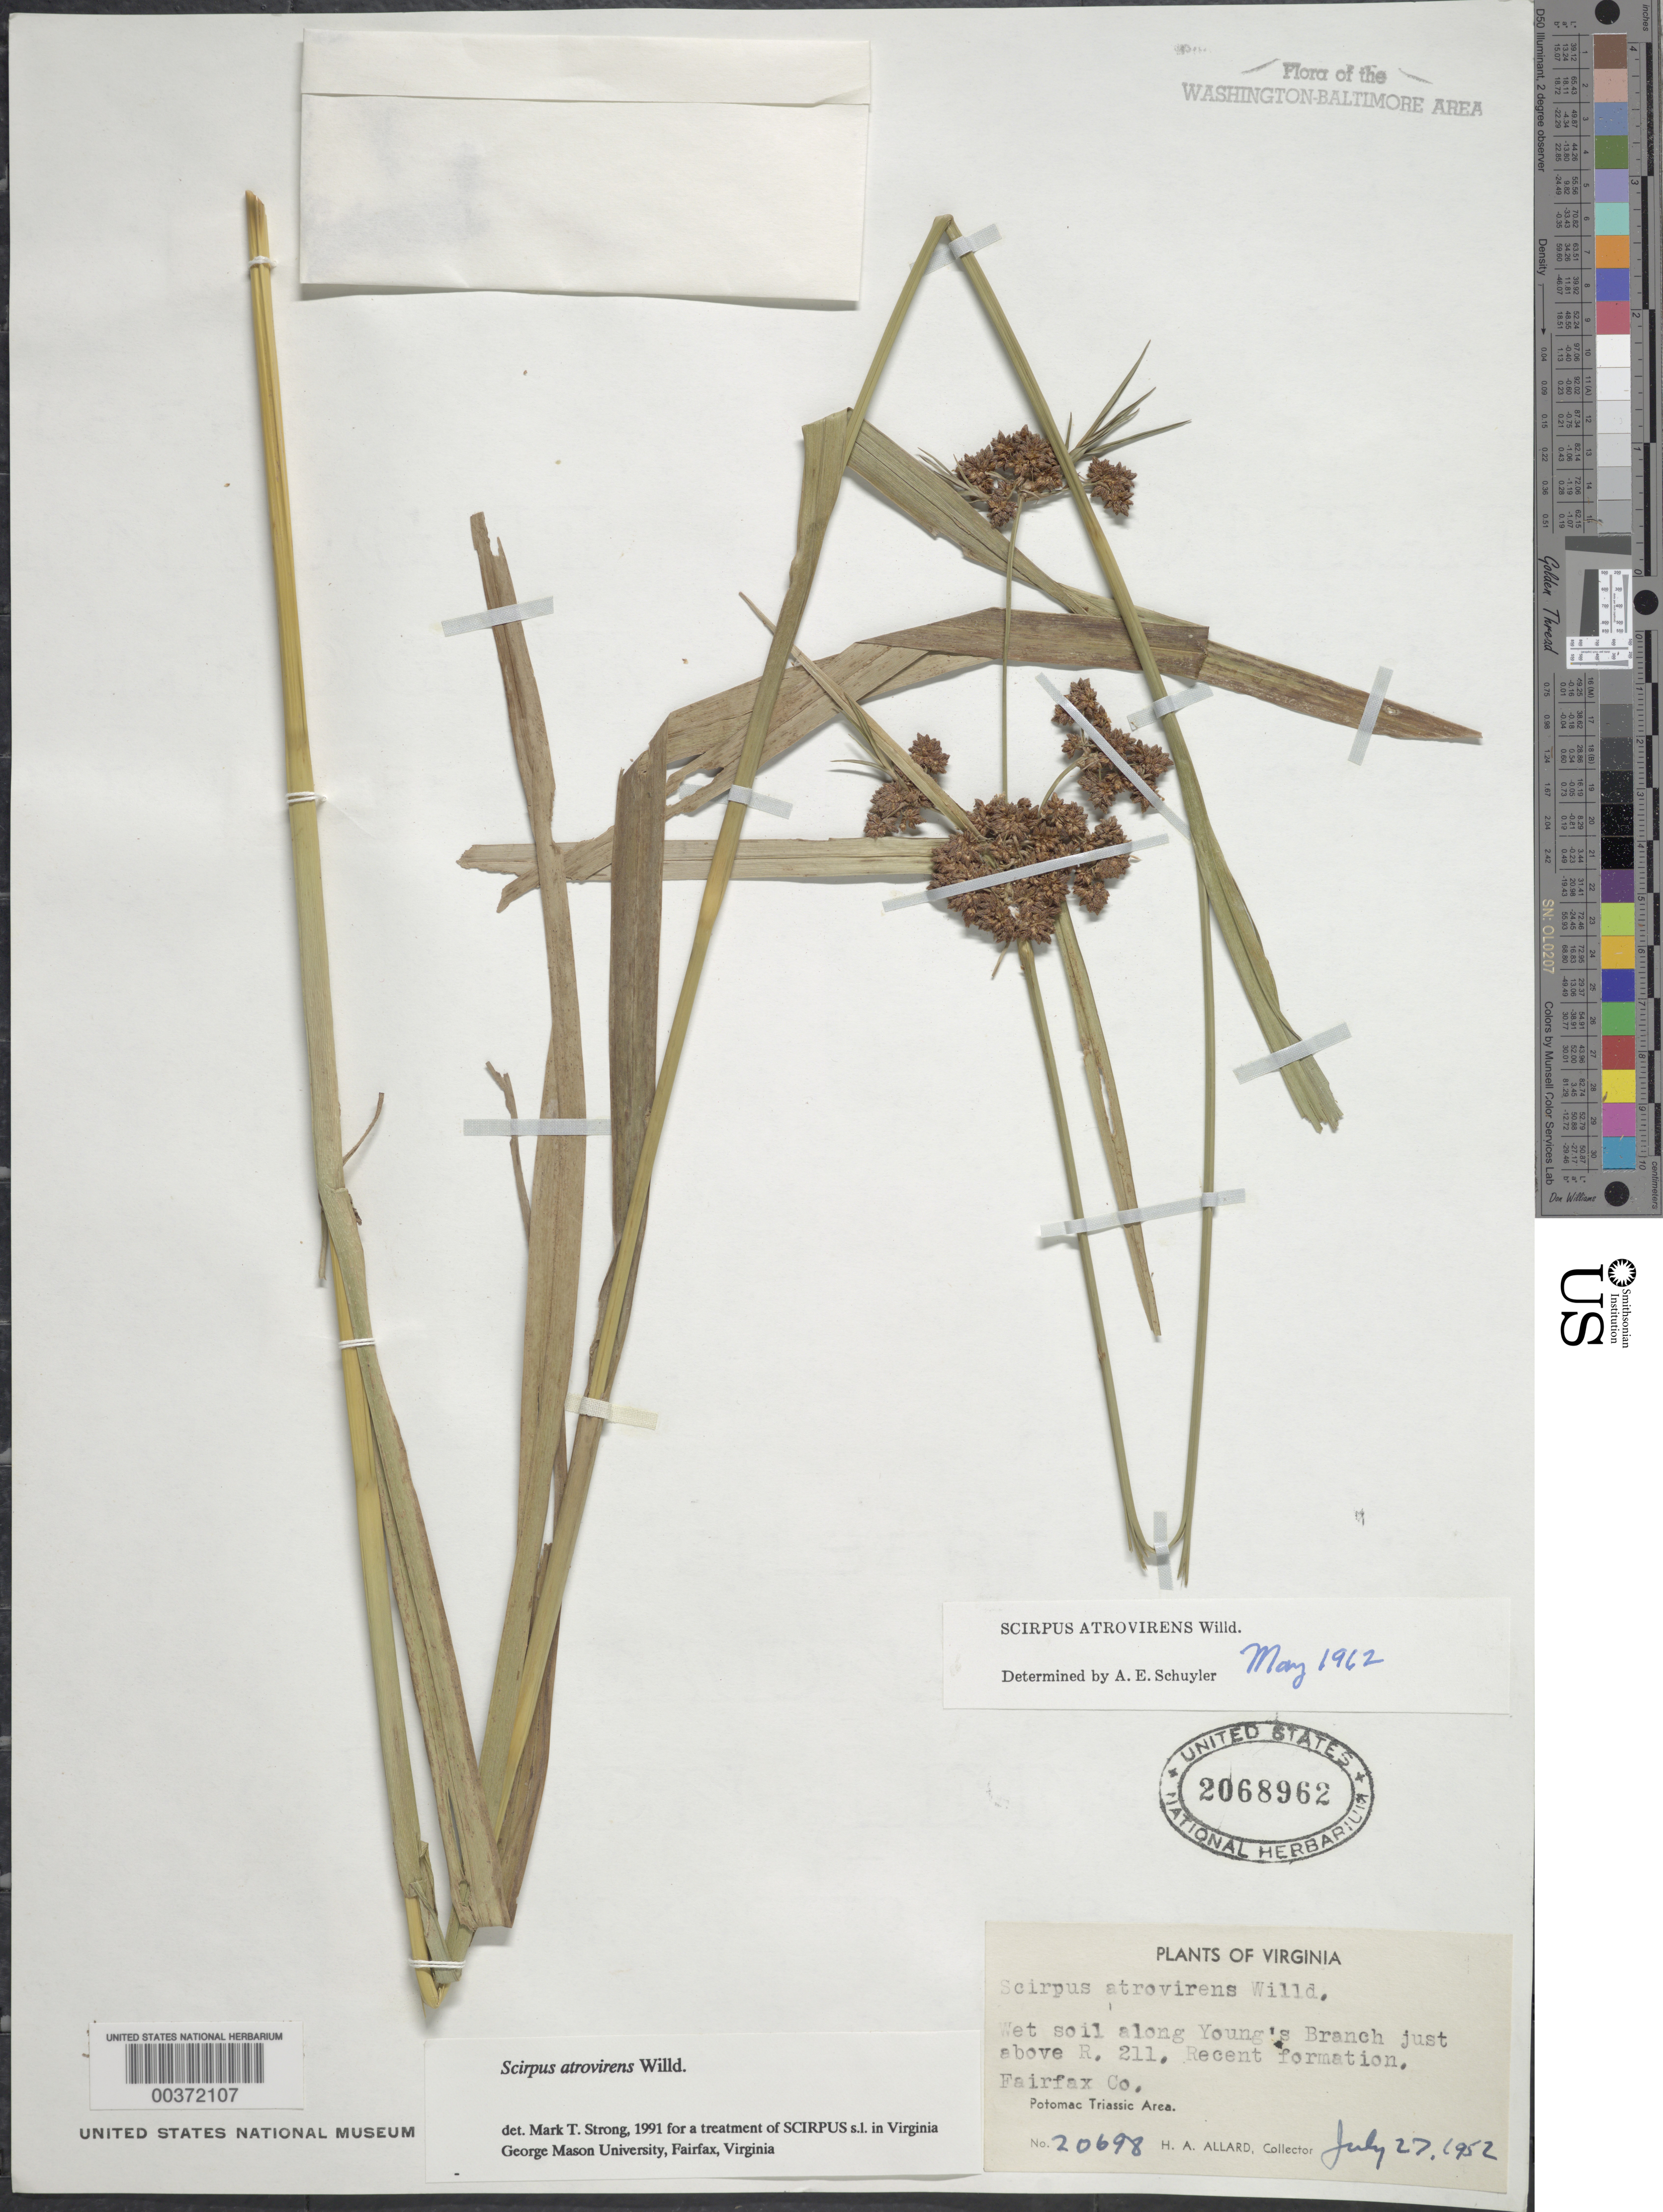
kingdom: Plantae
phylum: Tracheophyta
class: Liliopsida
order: Poales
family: Cyperaceae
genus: Scirpus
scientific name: Scirpus atrovirens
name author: Willd.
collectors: H. A. Allard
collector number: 20698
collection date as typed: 27 Jul 1952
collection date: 1952-07-27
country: United States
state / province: Virginia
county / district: Fairfax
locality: Youngs Branch, above Route 211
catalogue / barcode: US 2068962